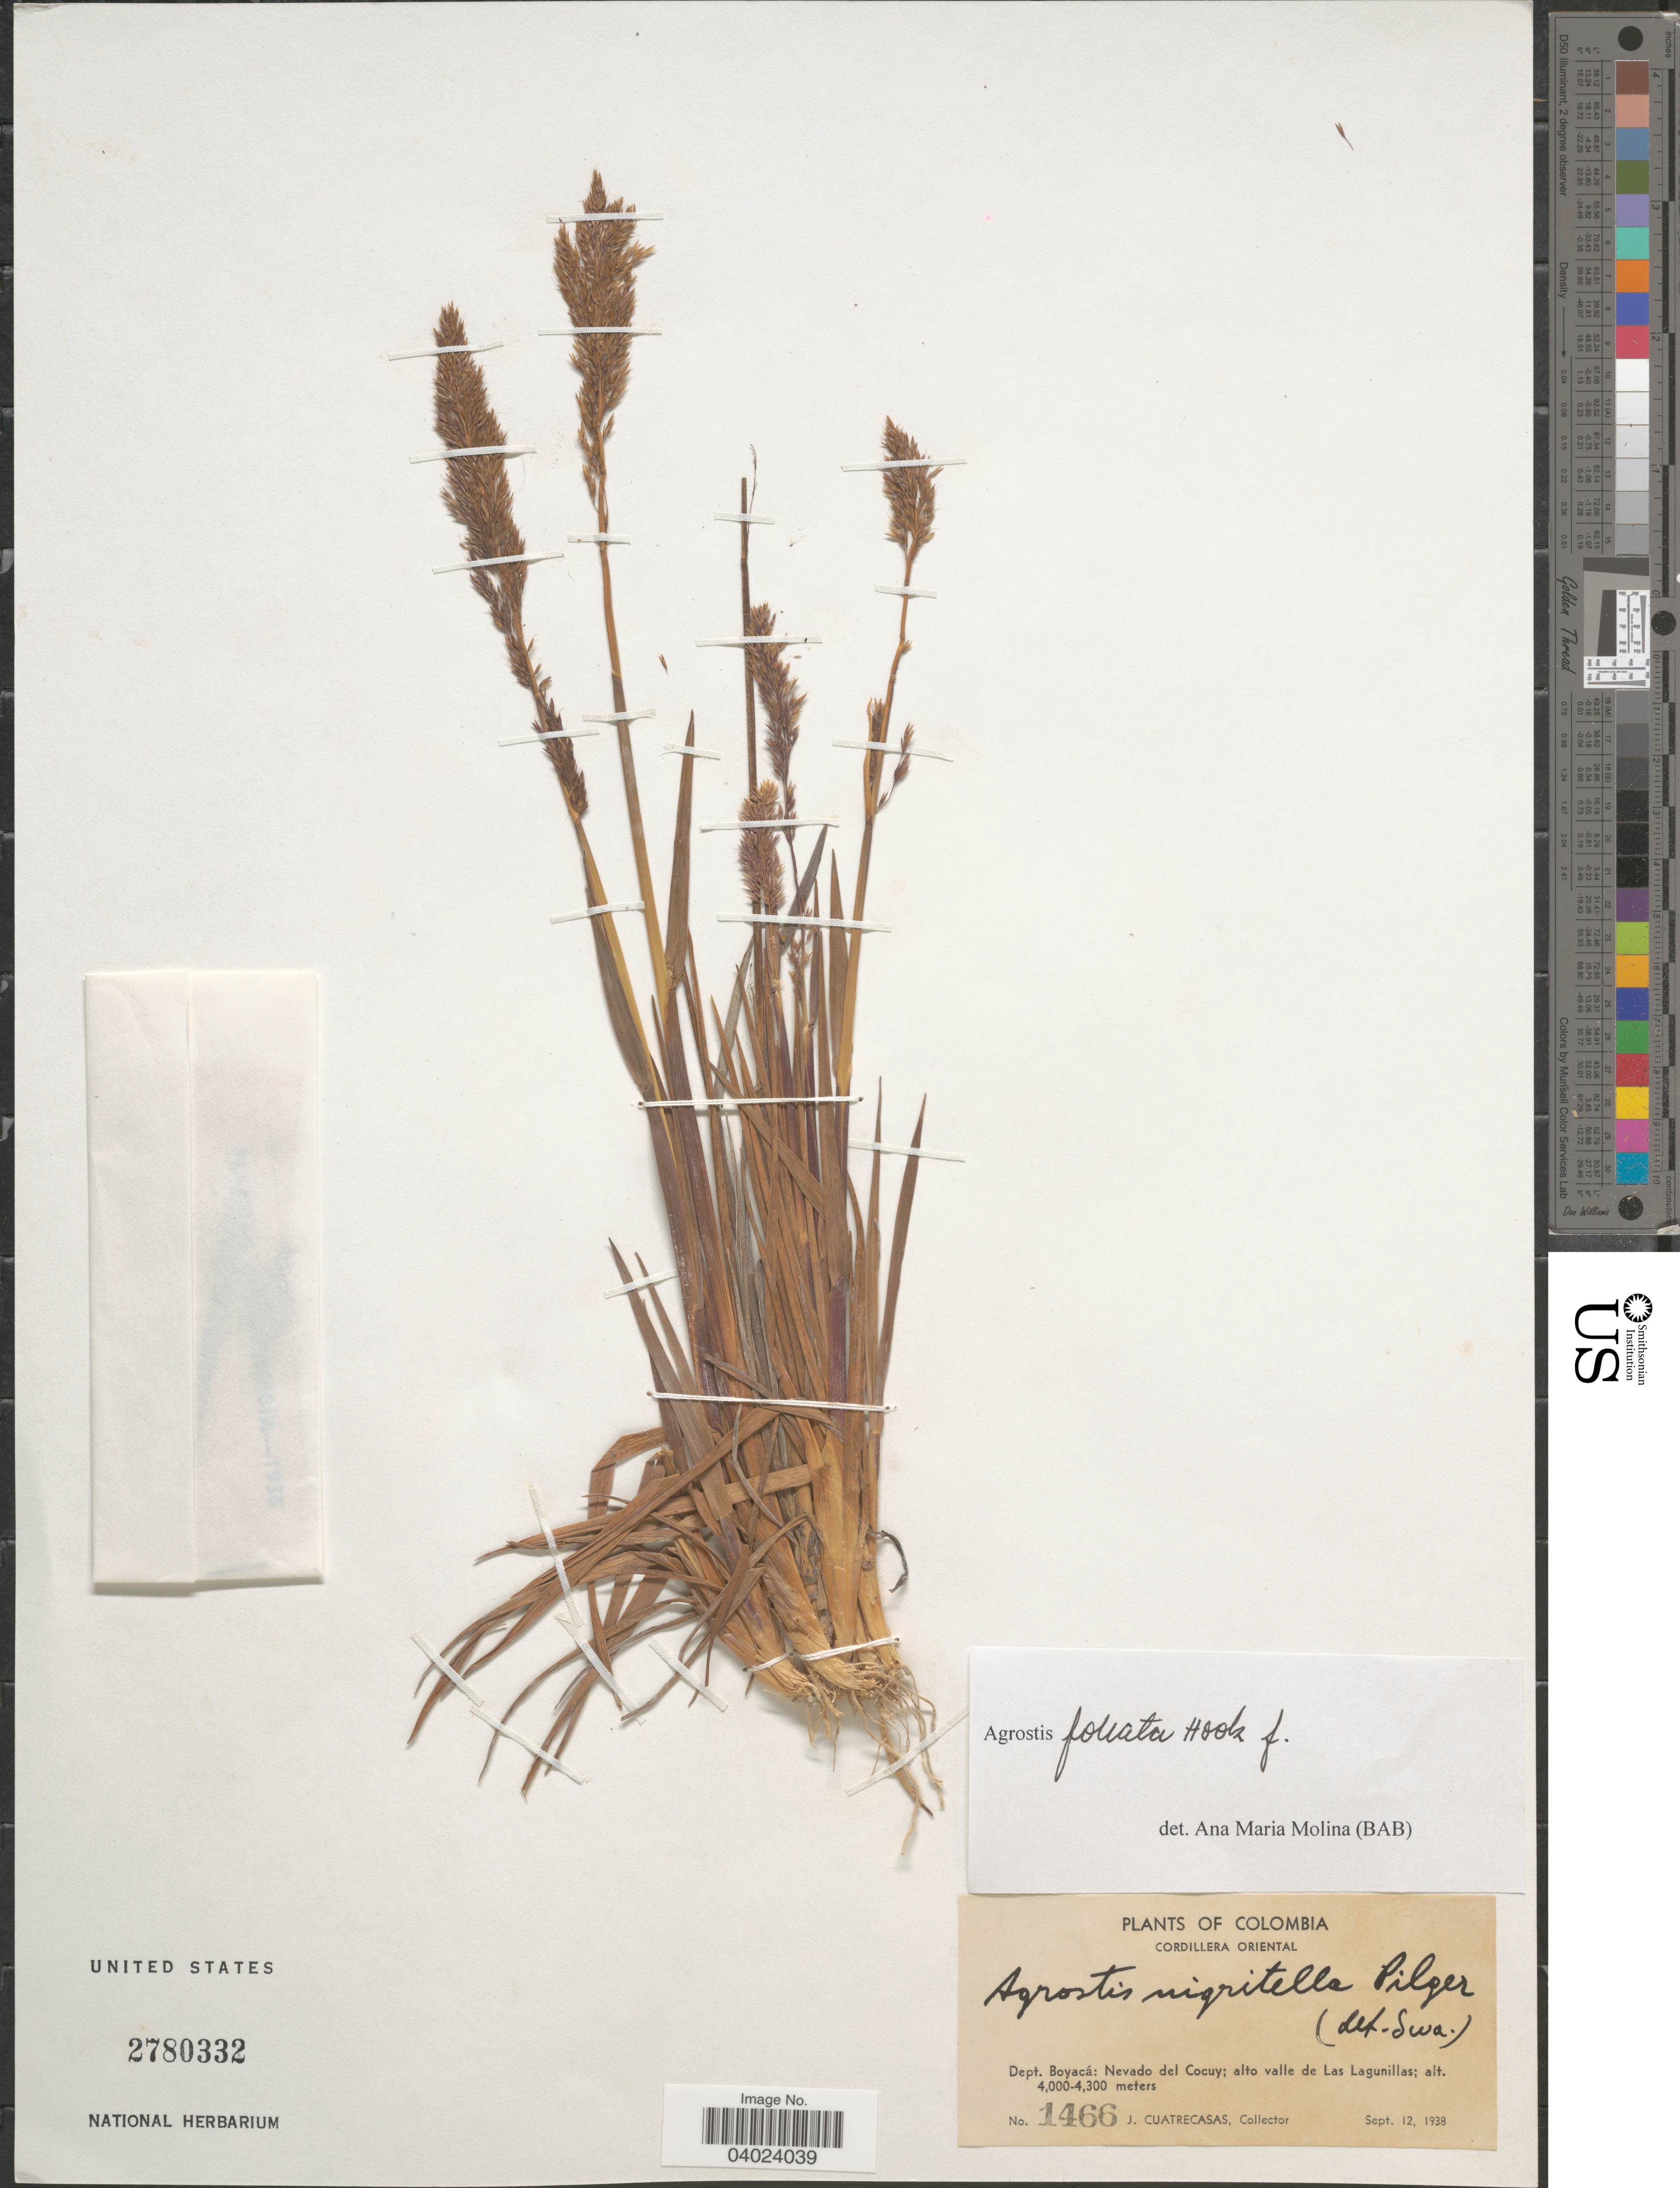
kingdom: Plantae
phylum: Tracheophyta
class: Liliopsida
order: Poales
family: Poaceae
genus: Agrostis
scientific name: Agrostis foliata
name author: Hook. f.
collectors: J. Cuatrecasas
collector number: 1466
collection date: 1938-09-12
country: Colombia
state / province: Boyacá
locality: Cordillera Oriental. Dept. Boyacá: Nevado del Cocuy; alto valle de Las Lagunillas.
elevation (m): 4000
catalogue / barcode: US 2780332